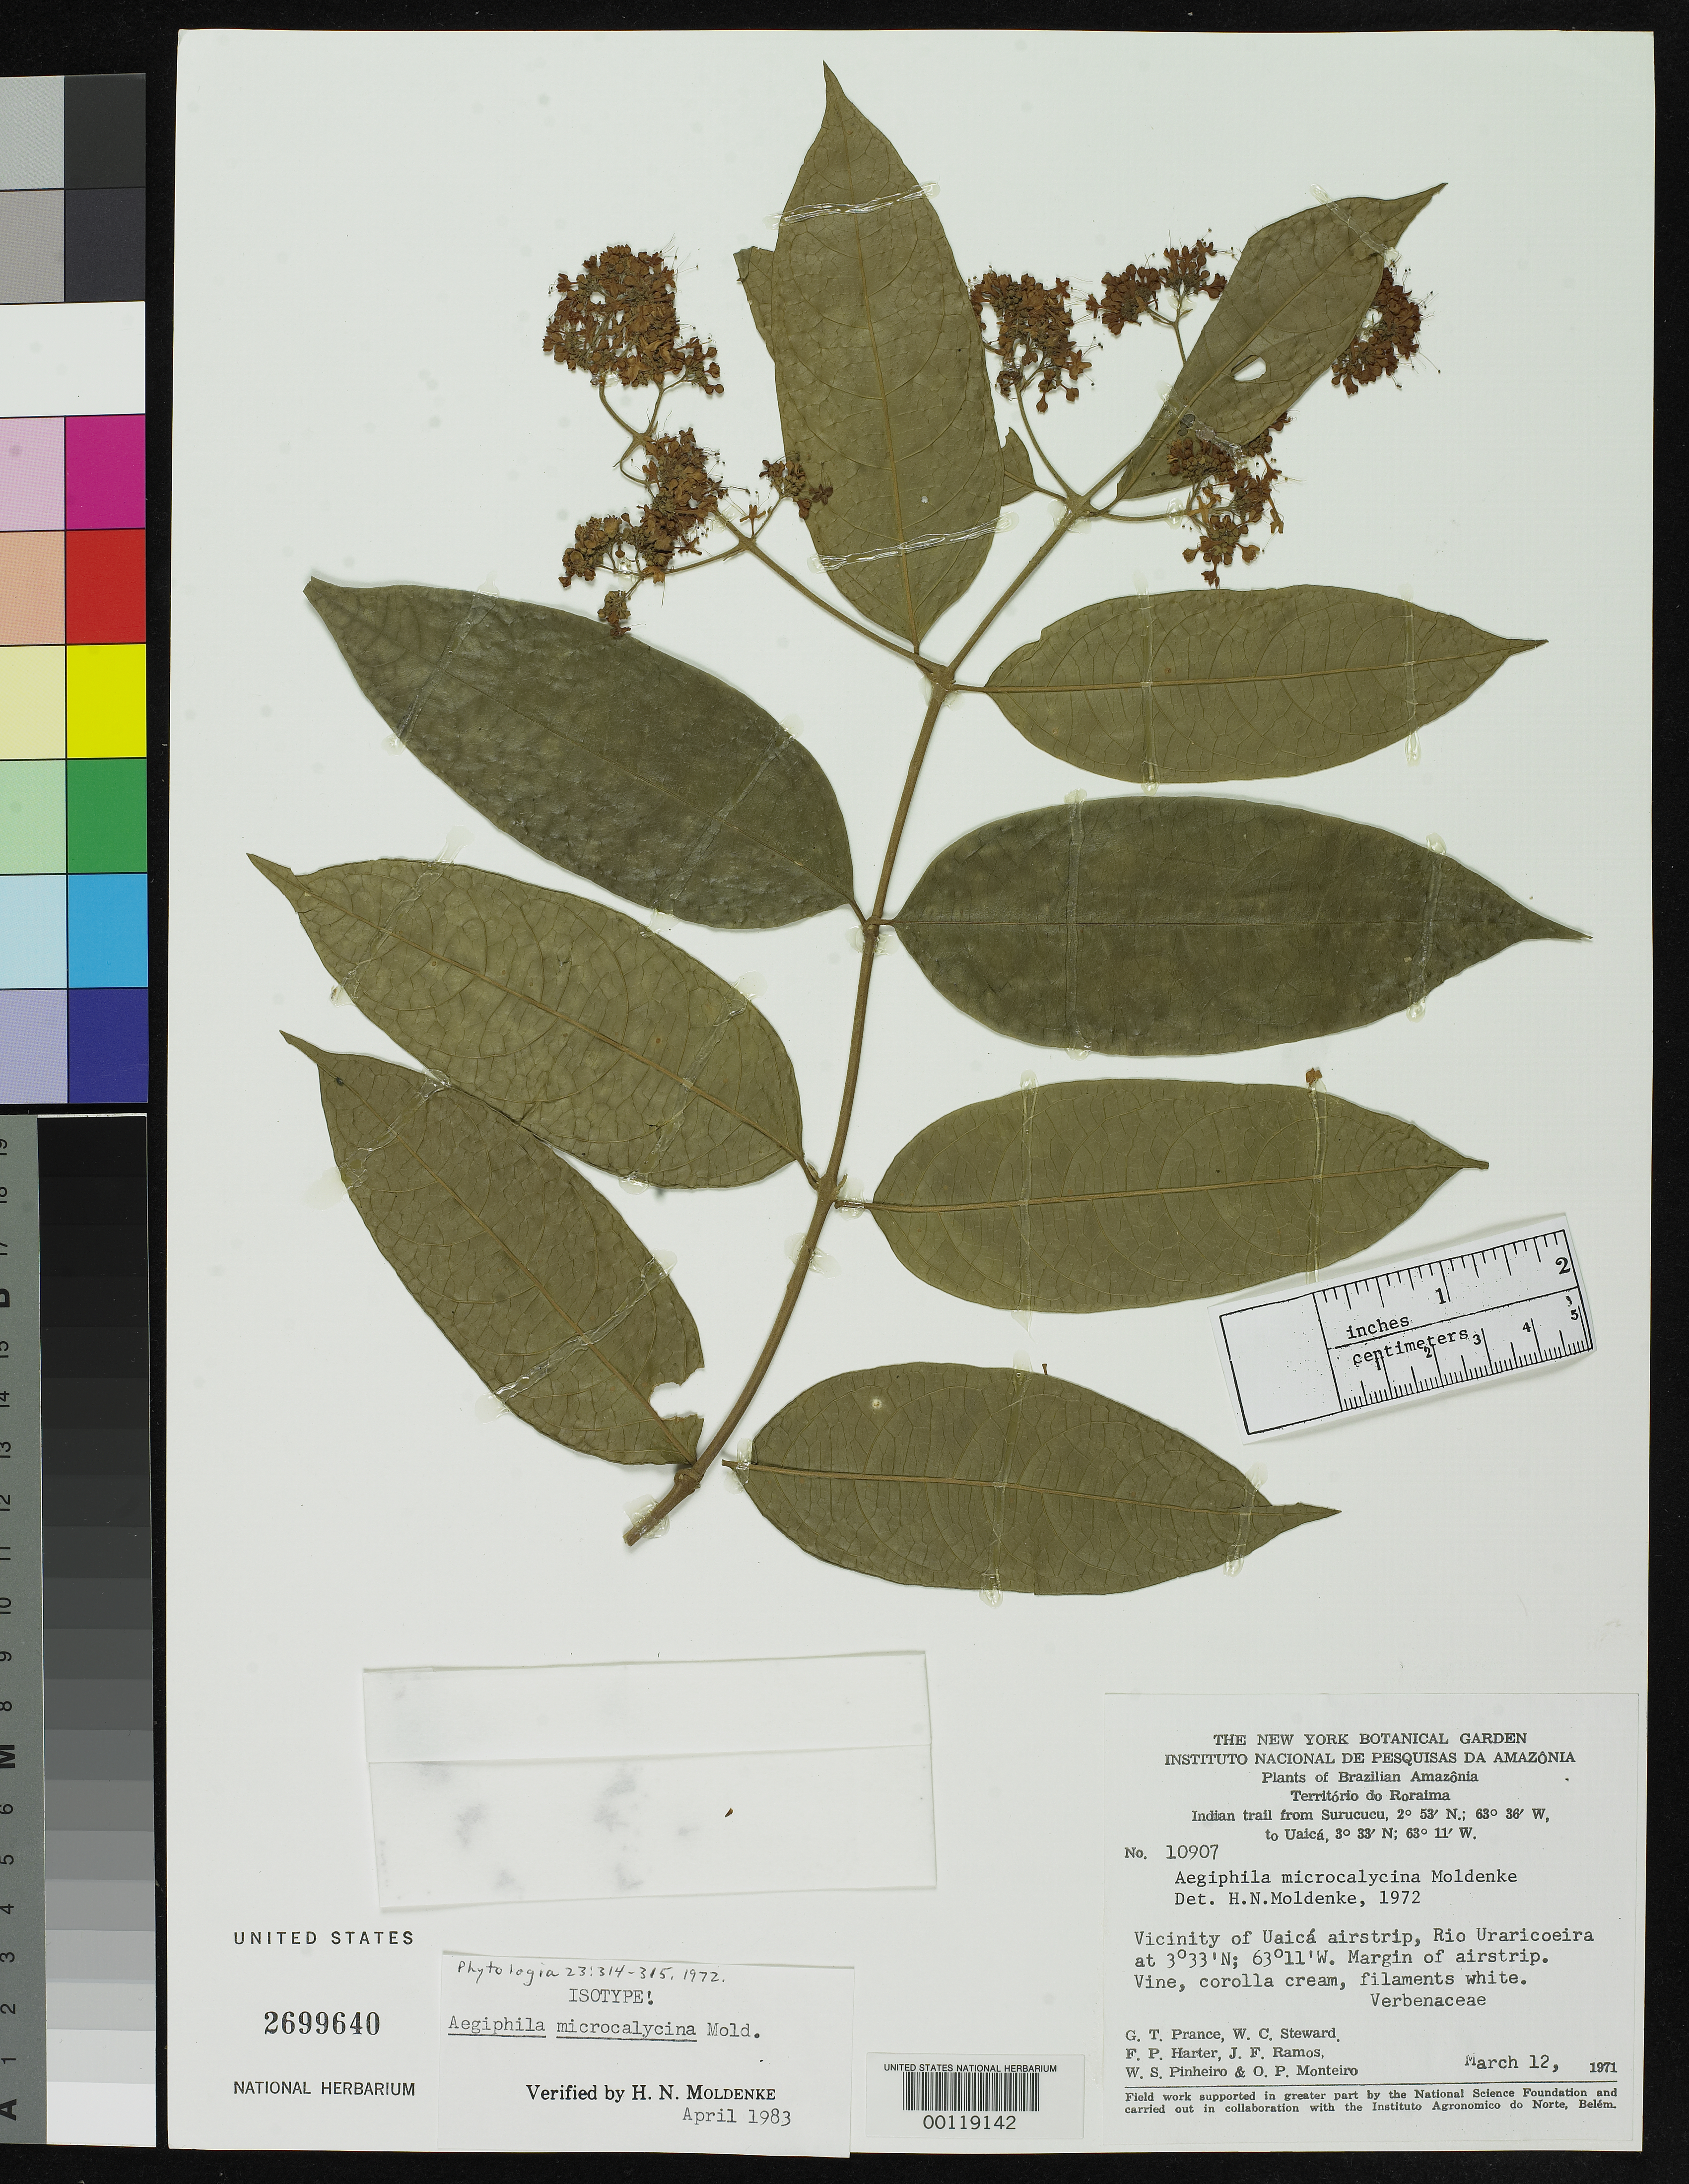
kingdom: Plantae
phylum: Tracheophyta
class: Magnoliopsida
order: Lamiales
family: Lamiaceae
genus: Aegiphila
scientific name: Aegiphila microcalycina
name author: Moldenke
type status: Isotype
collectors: G. T. Prance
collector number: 10907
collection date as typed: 12 Mar 1971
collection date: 1971-03-12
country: Brazil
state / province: Roraima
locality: Vicinity of Uaica airstrip, Rio Uraricoeira.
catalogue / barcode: US 2699640